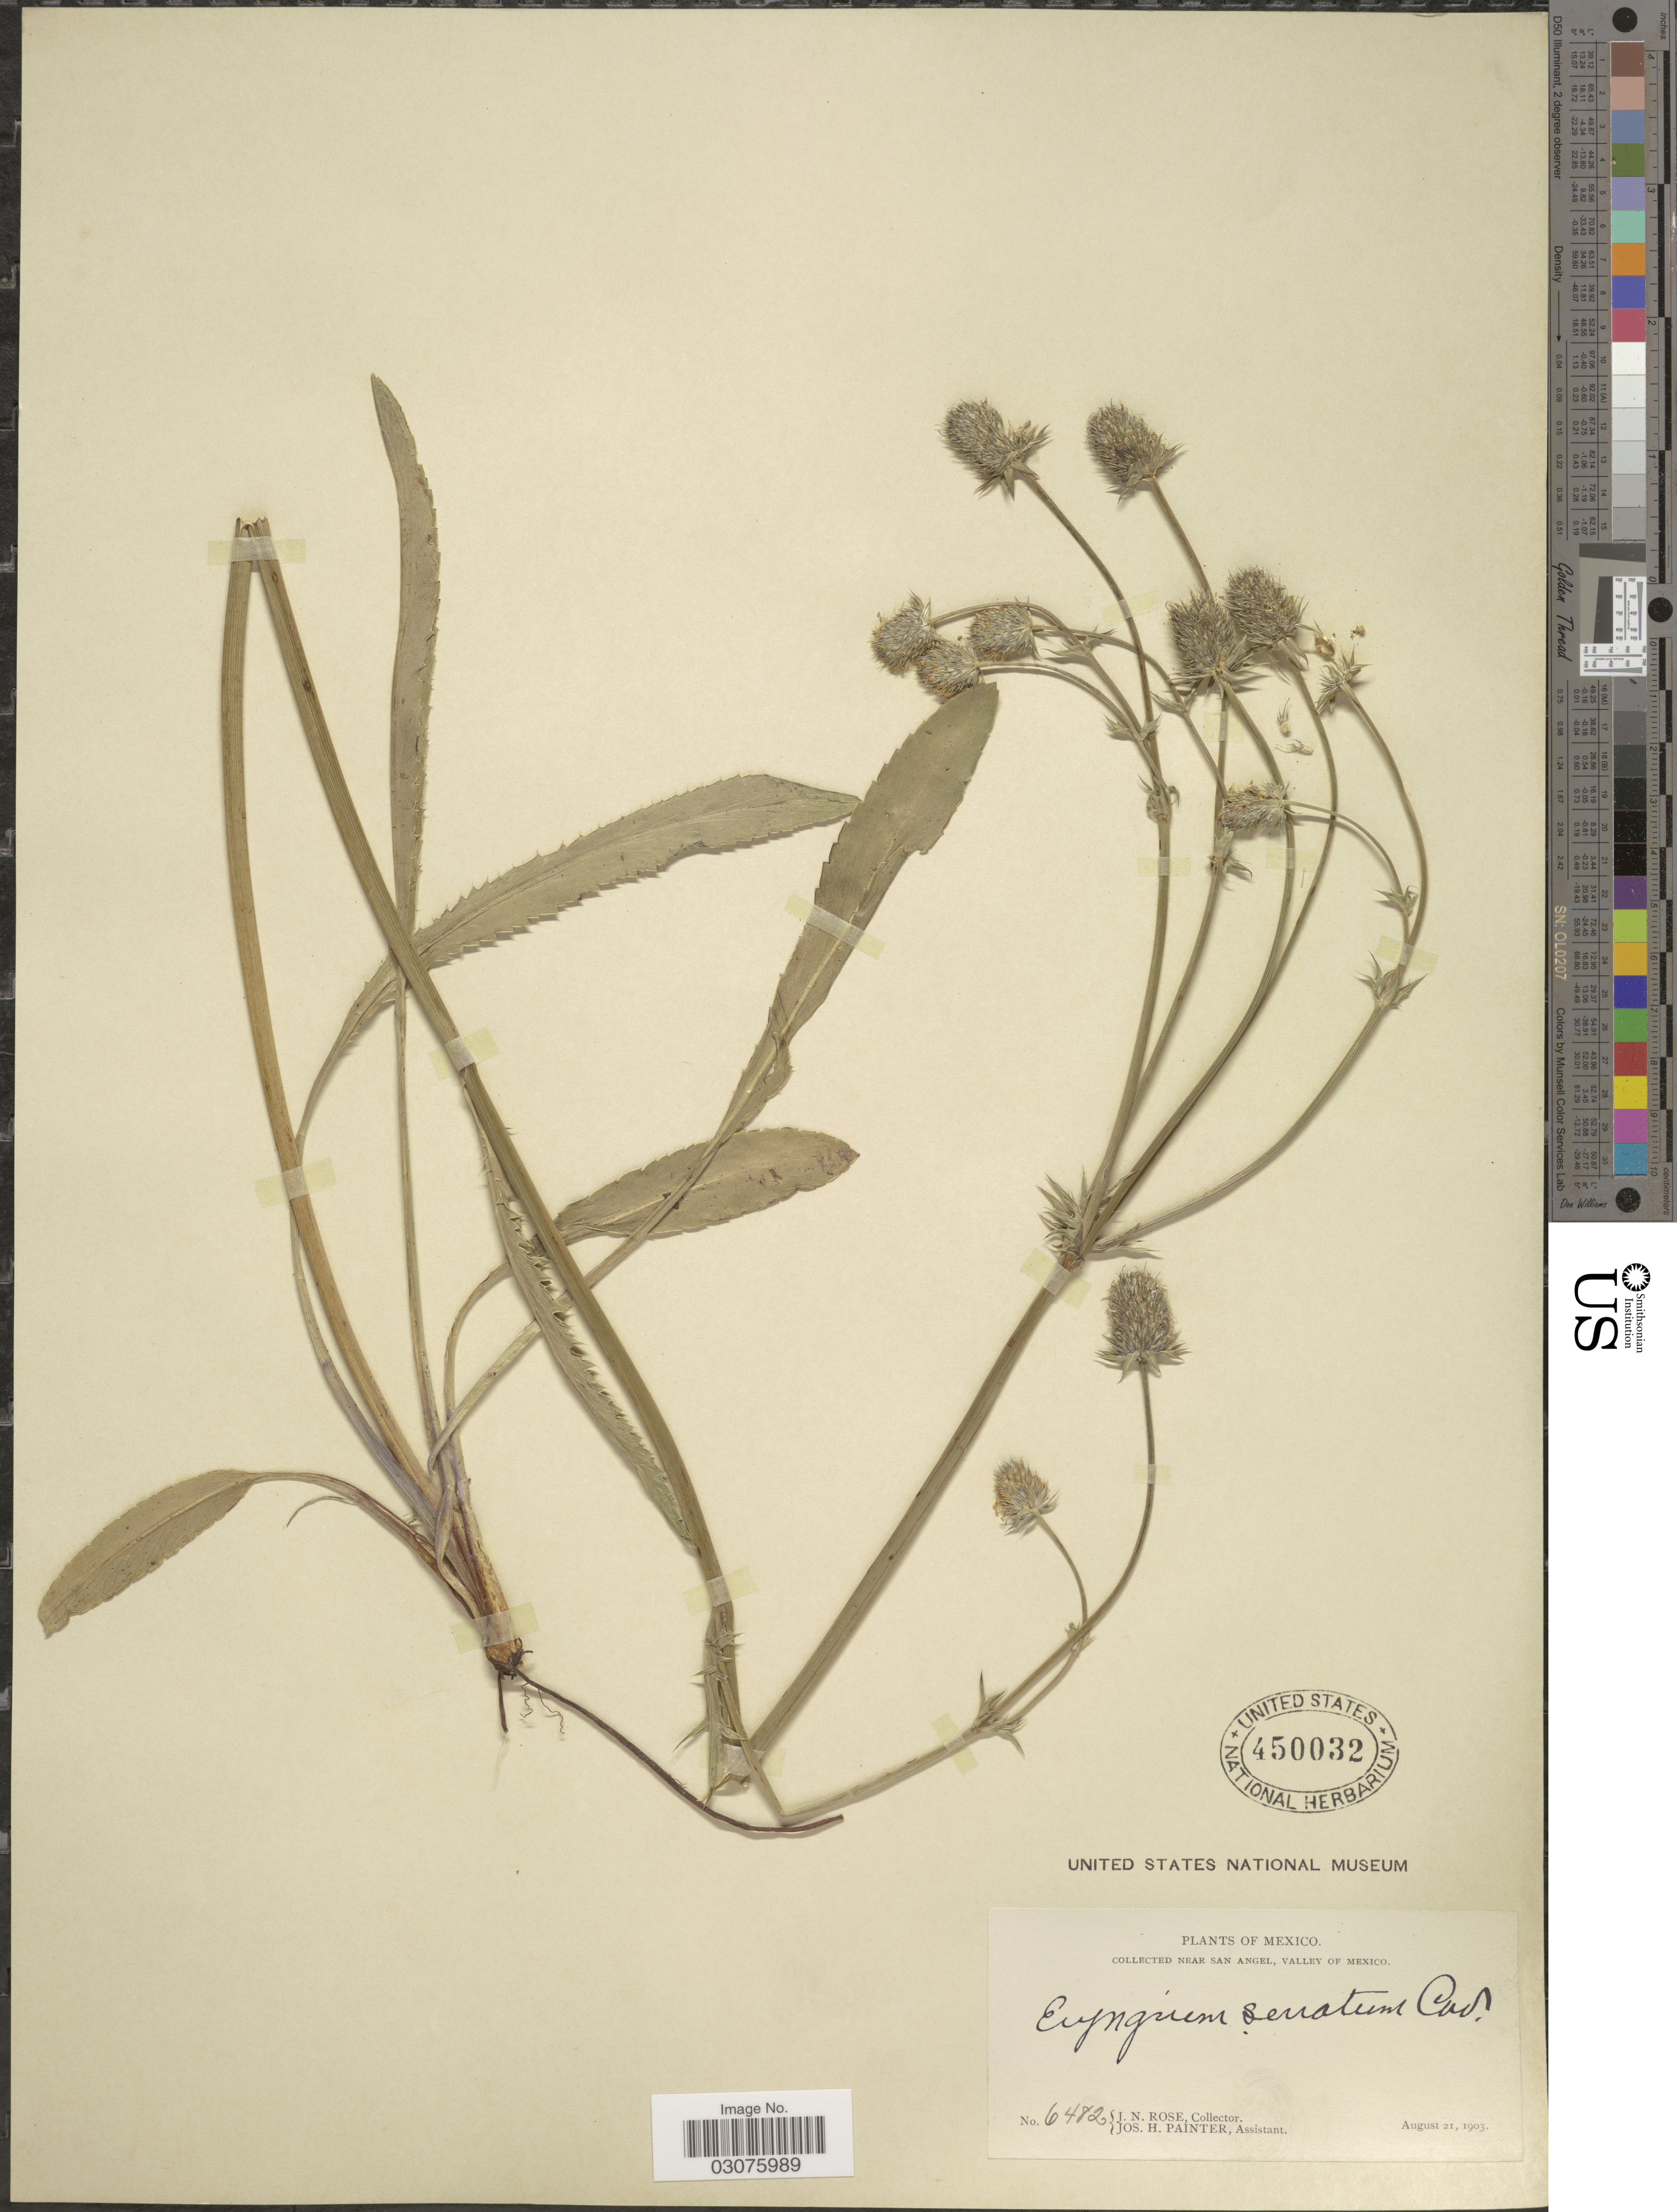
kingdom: Plantae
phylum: Tracheophyta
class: Magnoliopsida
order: Apiales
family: Apiaceae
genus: Eryngium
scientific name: Eryngium serratum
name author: Cav.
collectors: J. N. Rose & J. H. Painter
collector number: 6482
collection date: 1903-08-21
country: Mexico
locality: Collected near San Angel, Valley of Mexico.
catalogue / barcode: US 450032